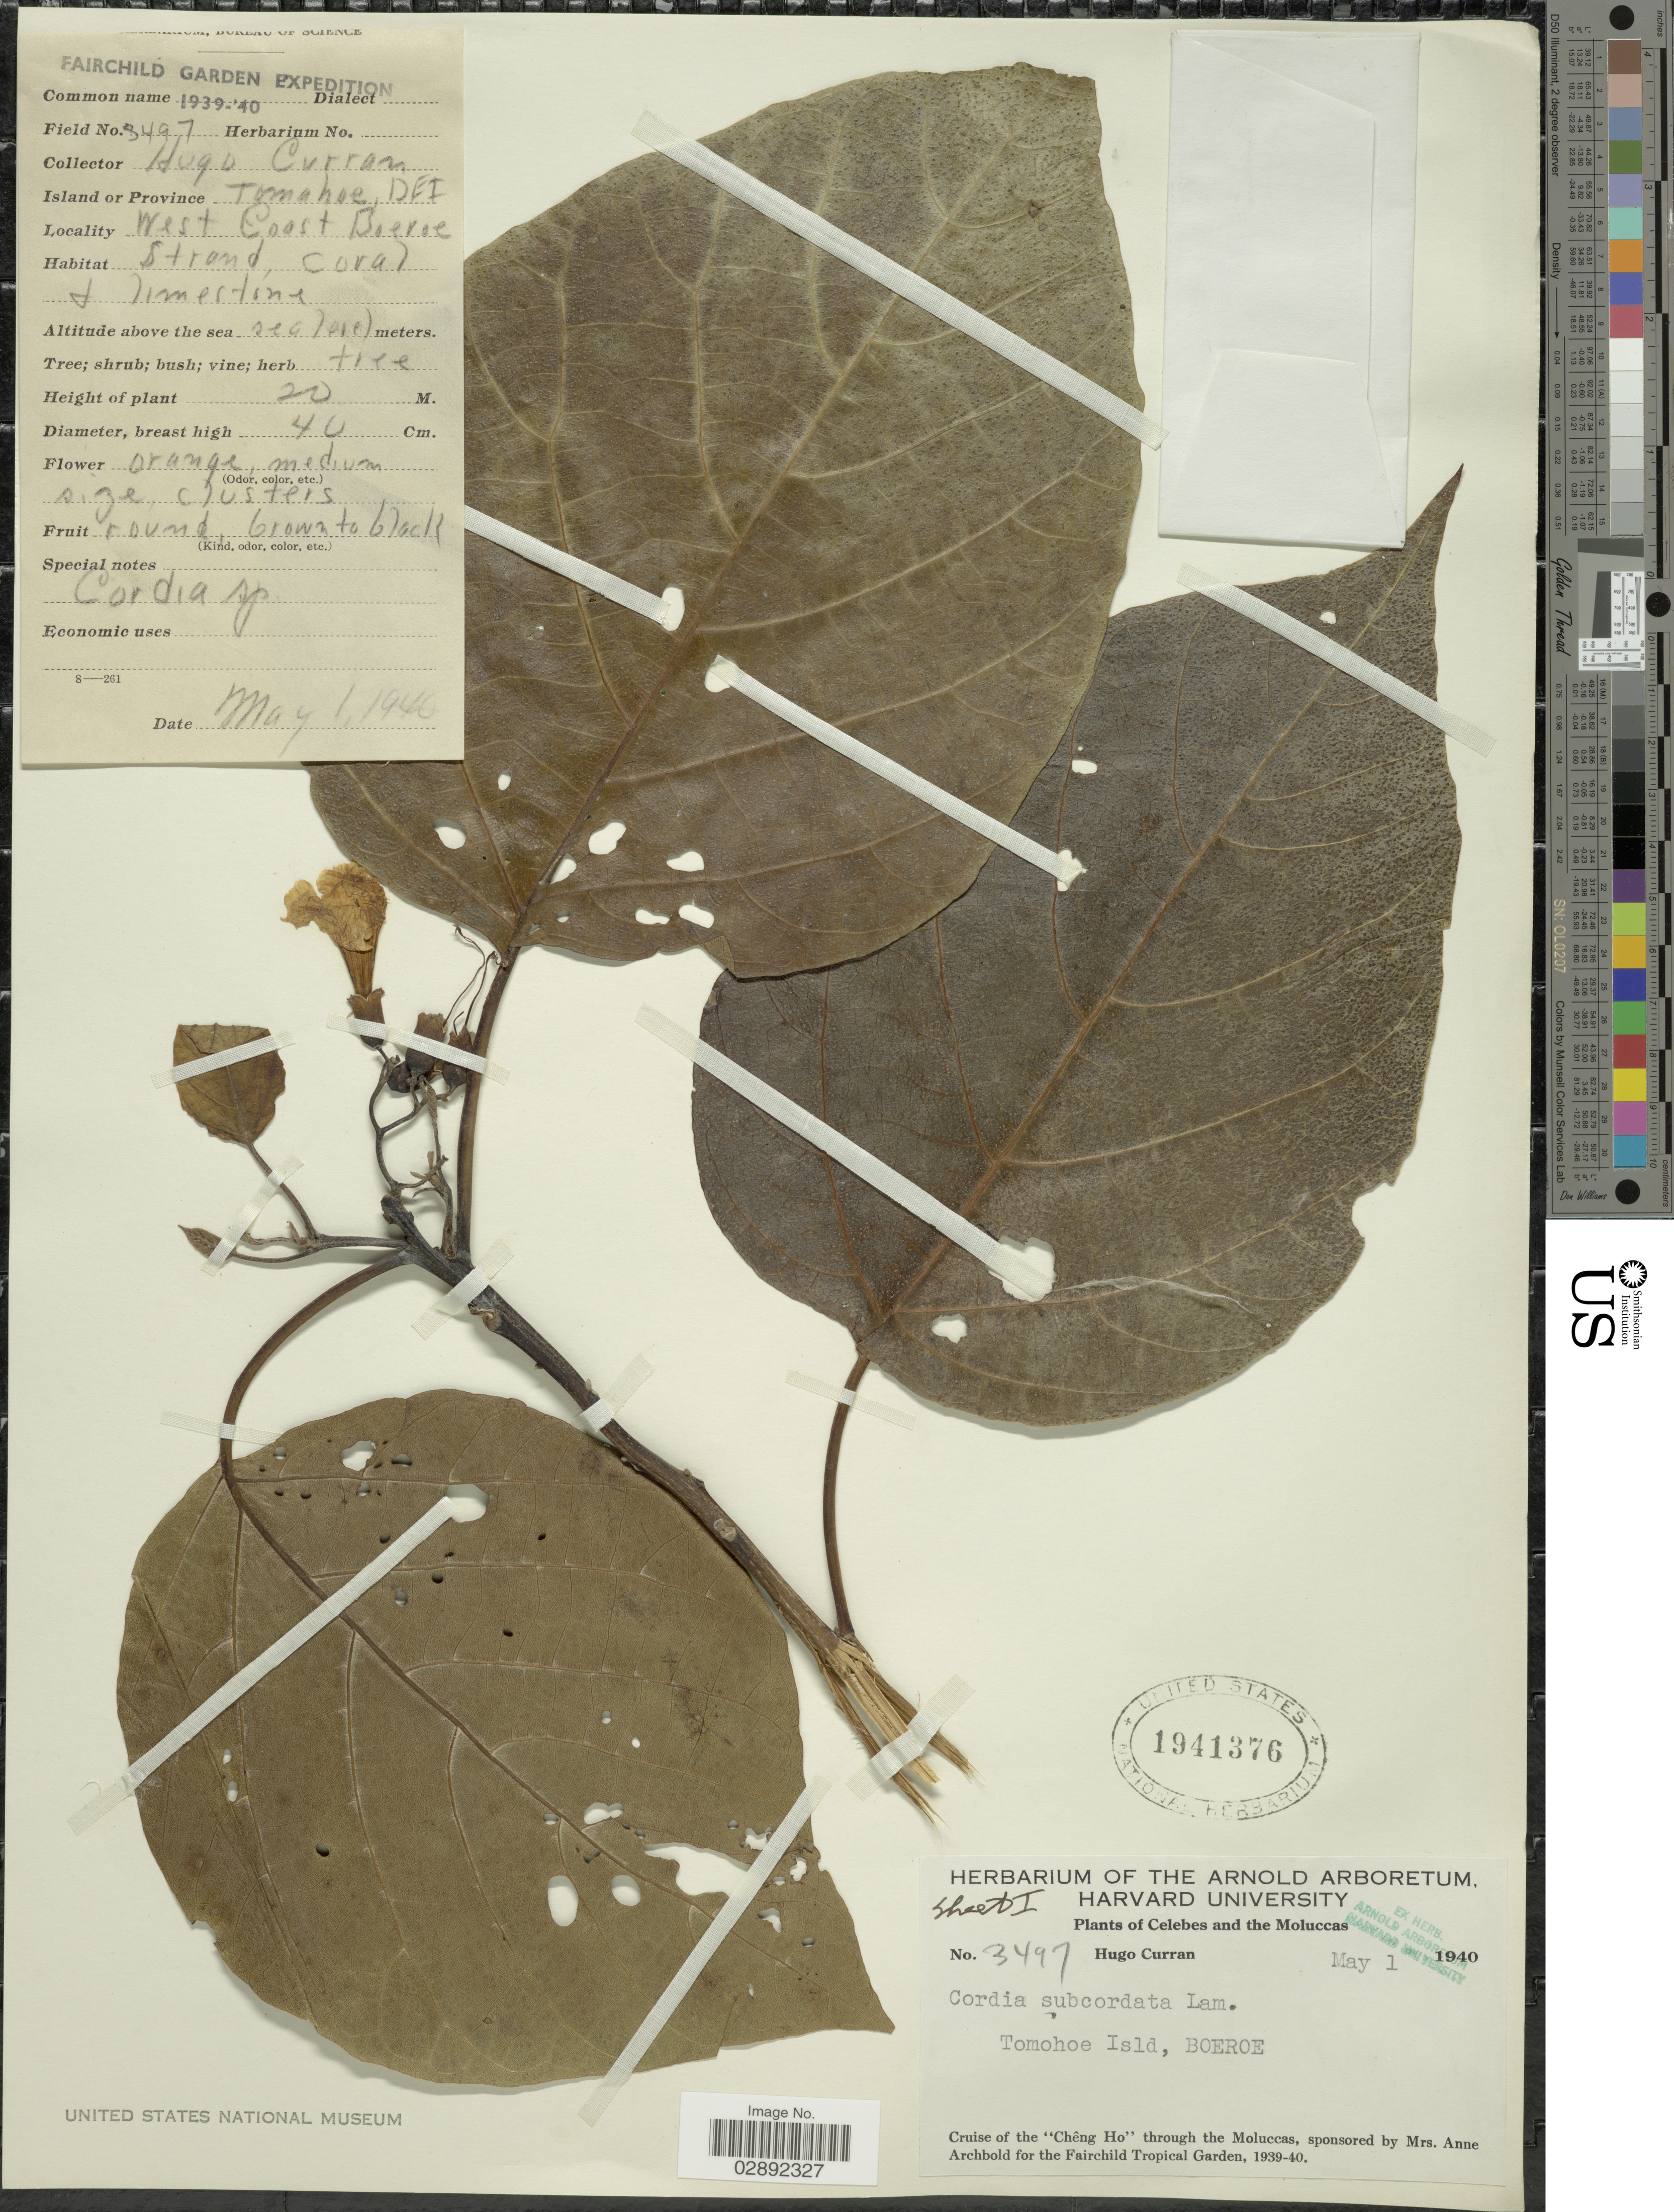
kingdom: Plantae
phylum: Tracheophyta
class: Magnoliopsida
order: Boraginales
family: Cordiaceae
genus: Cordia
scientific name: Cordia subcordata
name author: Lam.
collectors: H. Curran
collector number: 3497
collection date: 1940-05-01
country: Indonesia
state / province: Maluku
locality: Celebes and the Moluccas. Tomohoe Isld, BOEROE. West Coast Boeroe.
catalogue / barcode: US 1941376